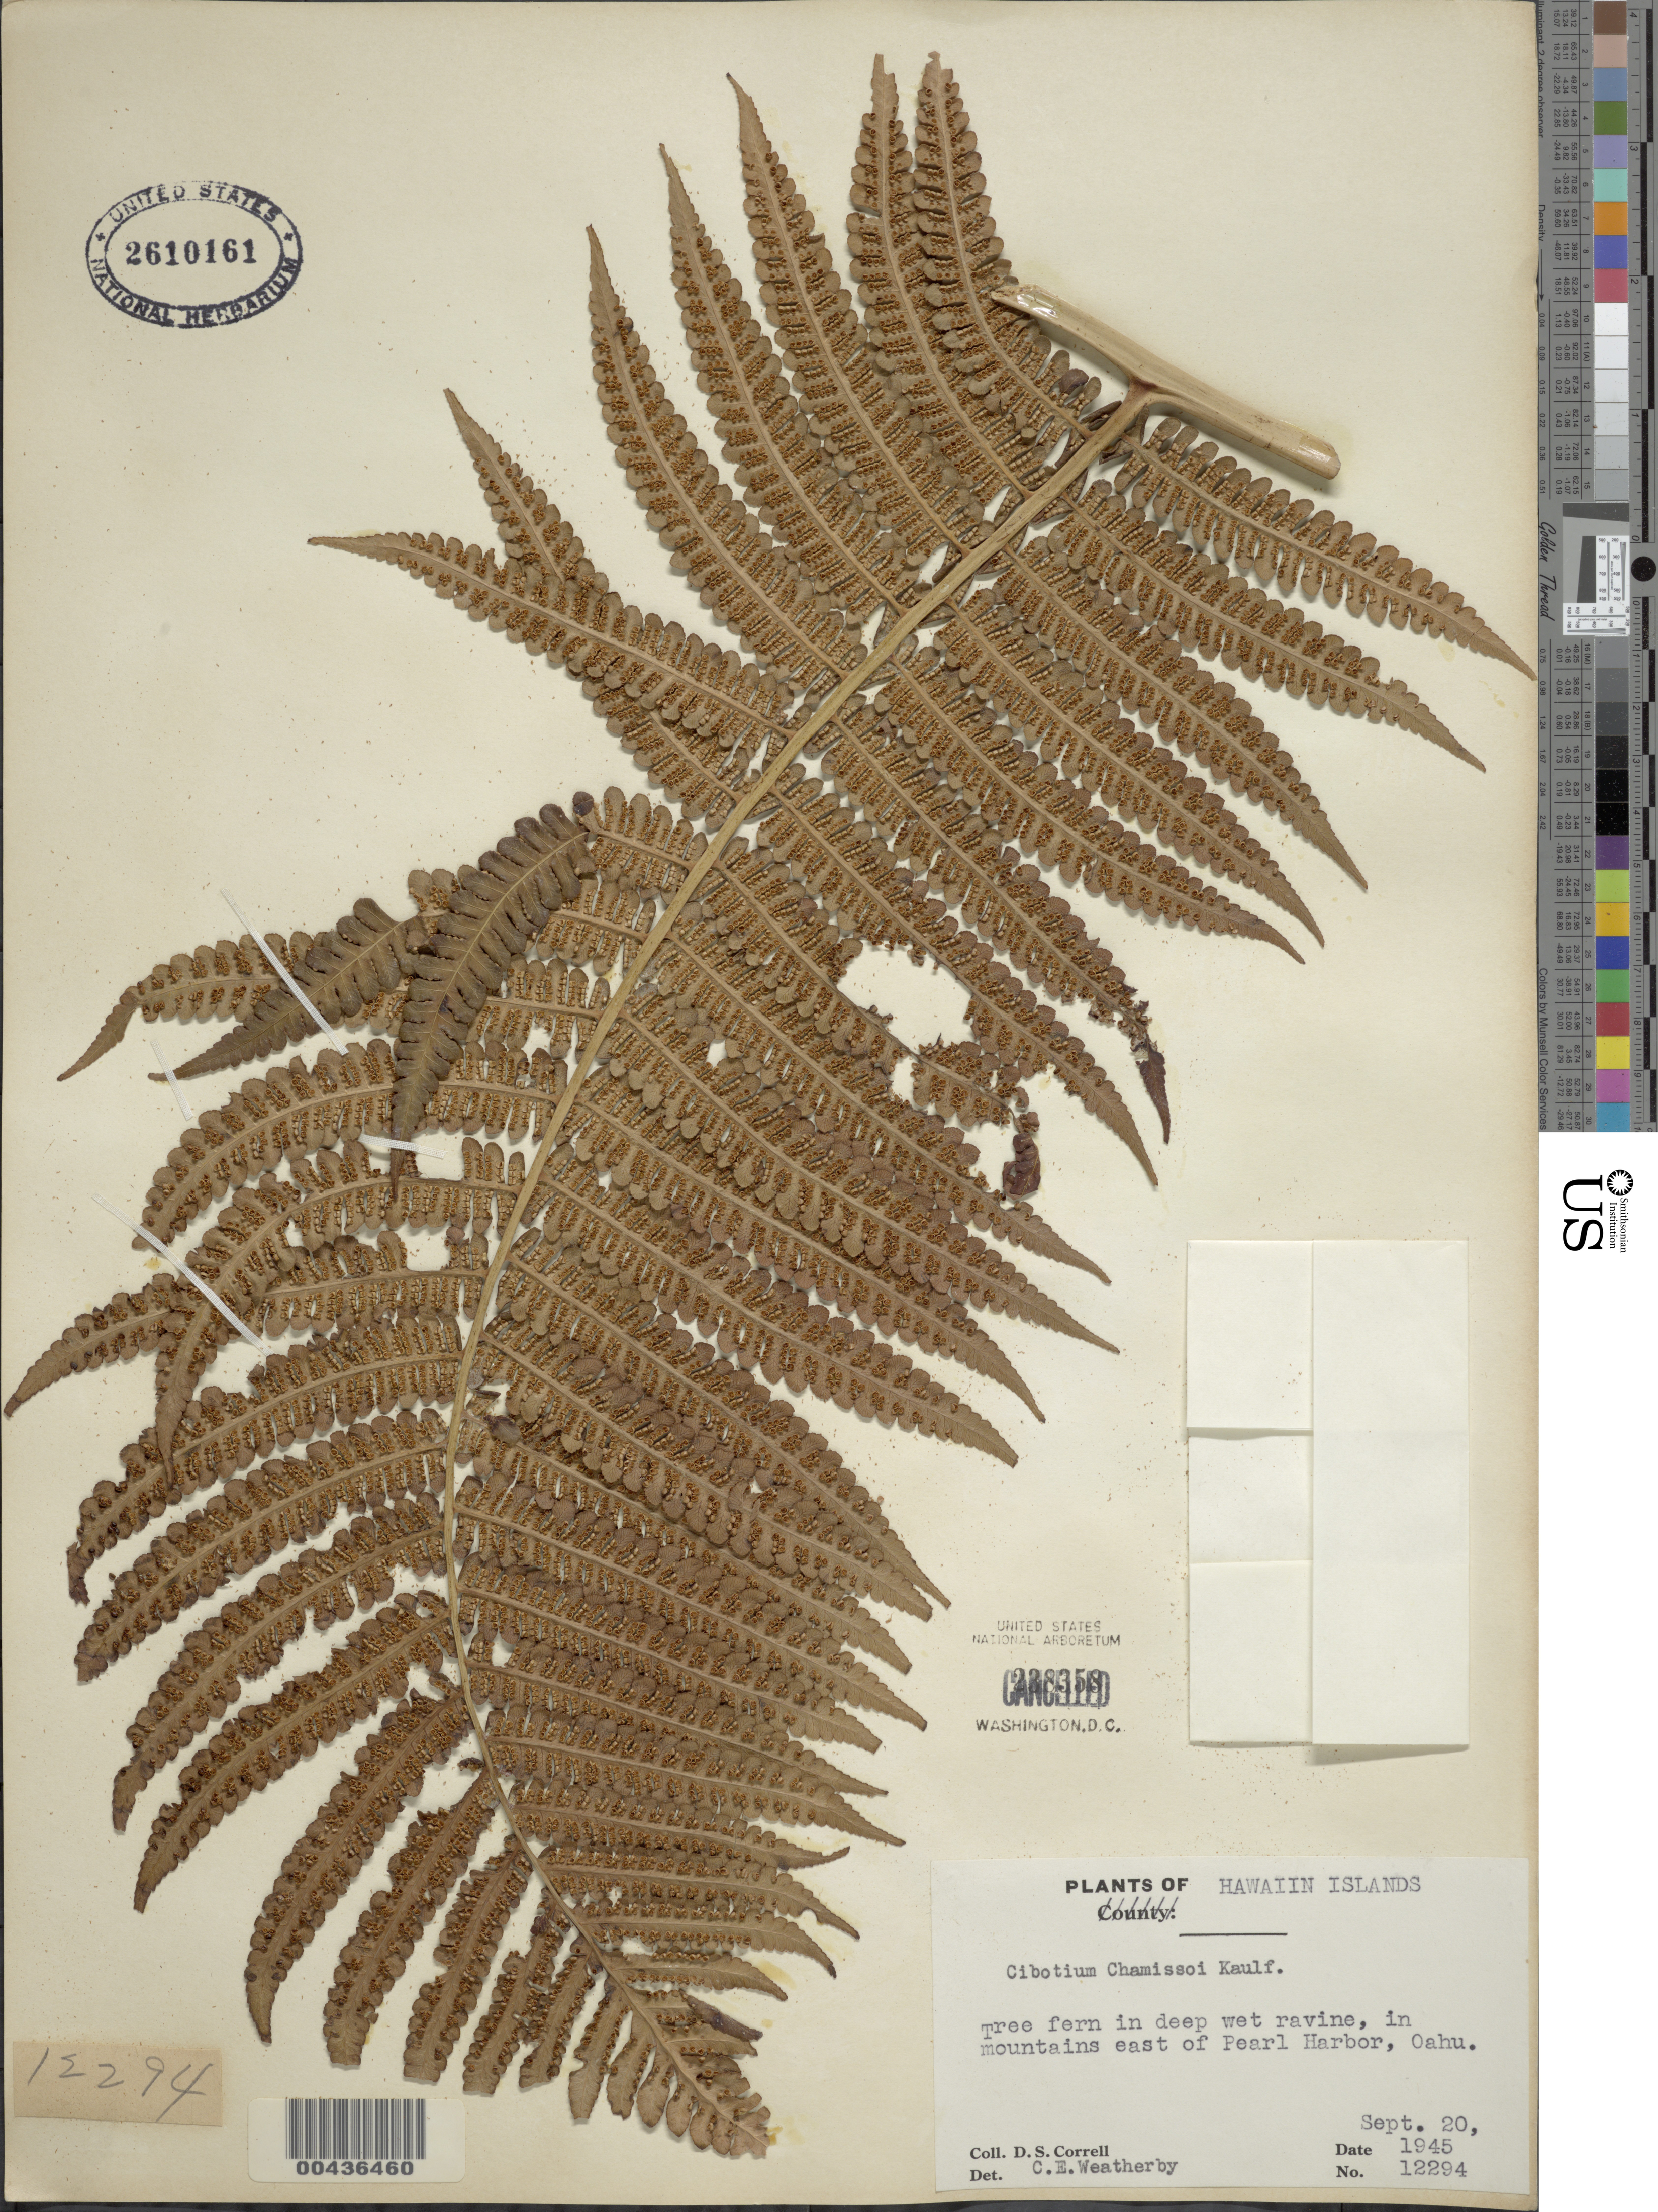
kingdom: Plantae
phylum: Tracheophyta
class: Polypodiopsida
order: Cyatheales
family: Cibotiaceae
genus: Cibotium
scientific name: Cibotium chamissoi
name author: Kaulf.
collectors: D. S. Correll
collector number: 12294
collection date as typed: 20 Sep 1945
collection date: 1945-09-20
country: United States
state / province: Hawaii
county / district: Honolulu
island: Oahu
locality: In mts. E of Pearl Harbor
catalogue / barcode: US 2610161